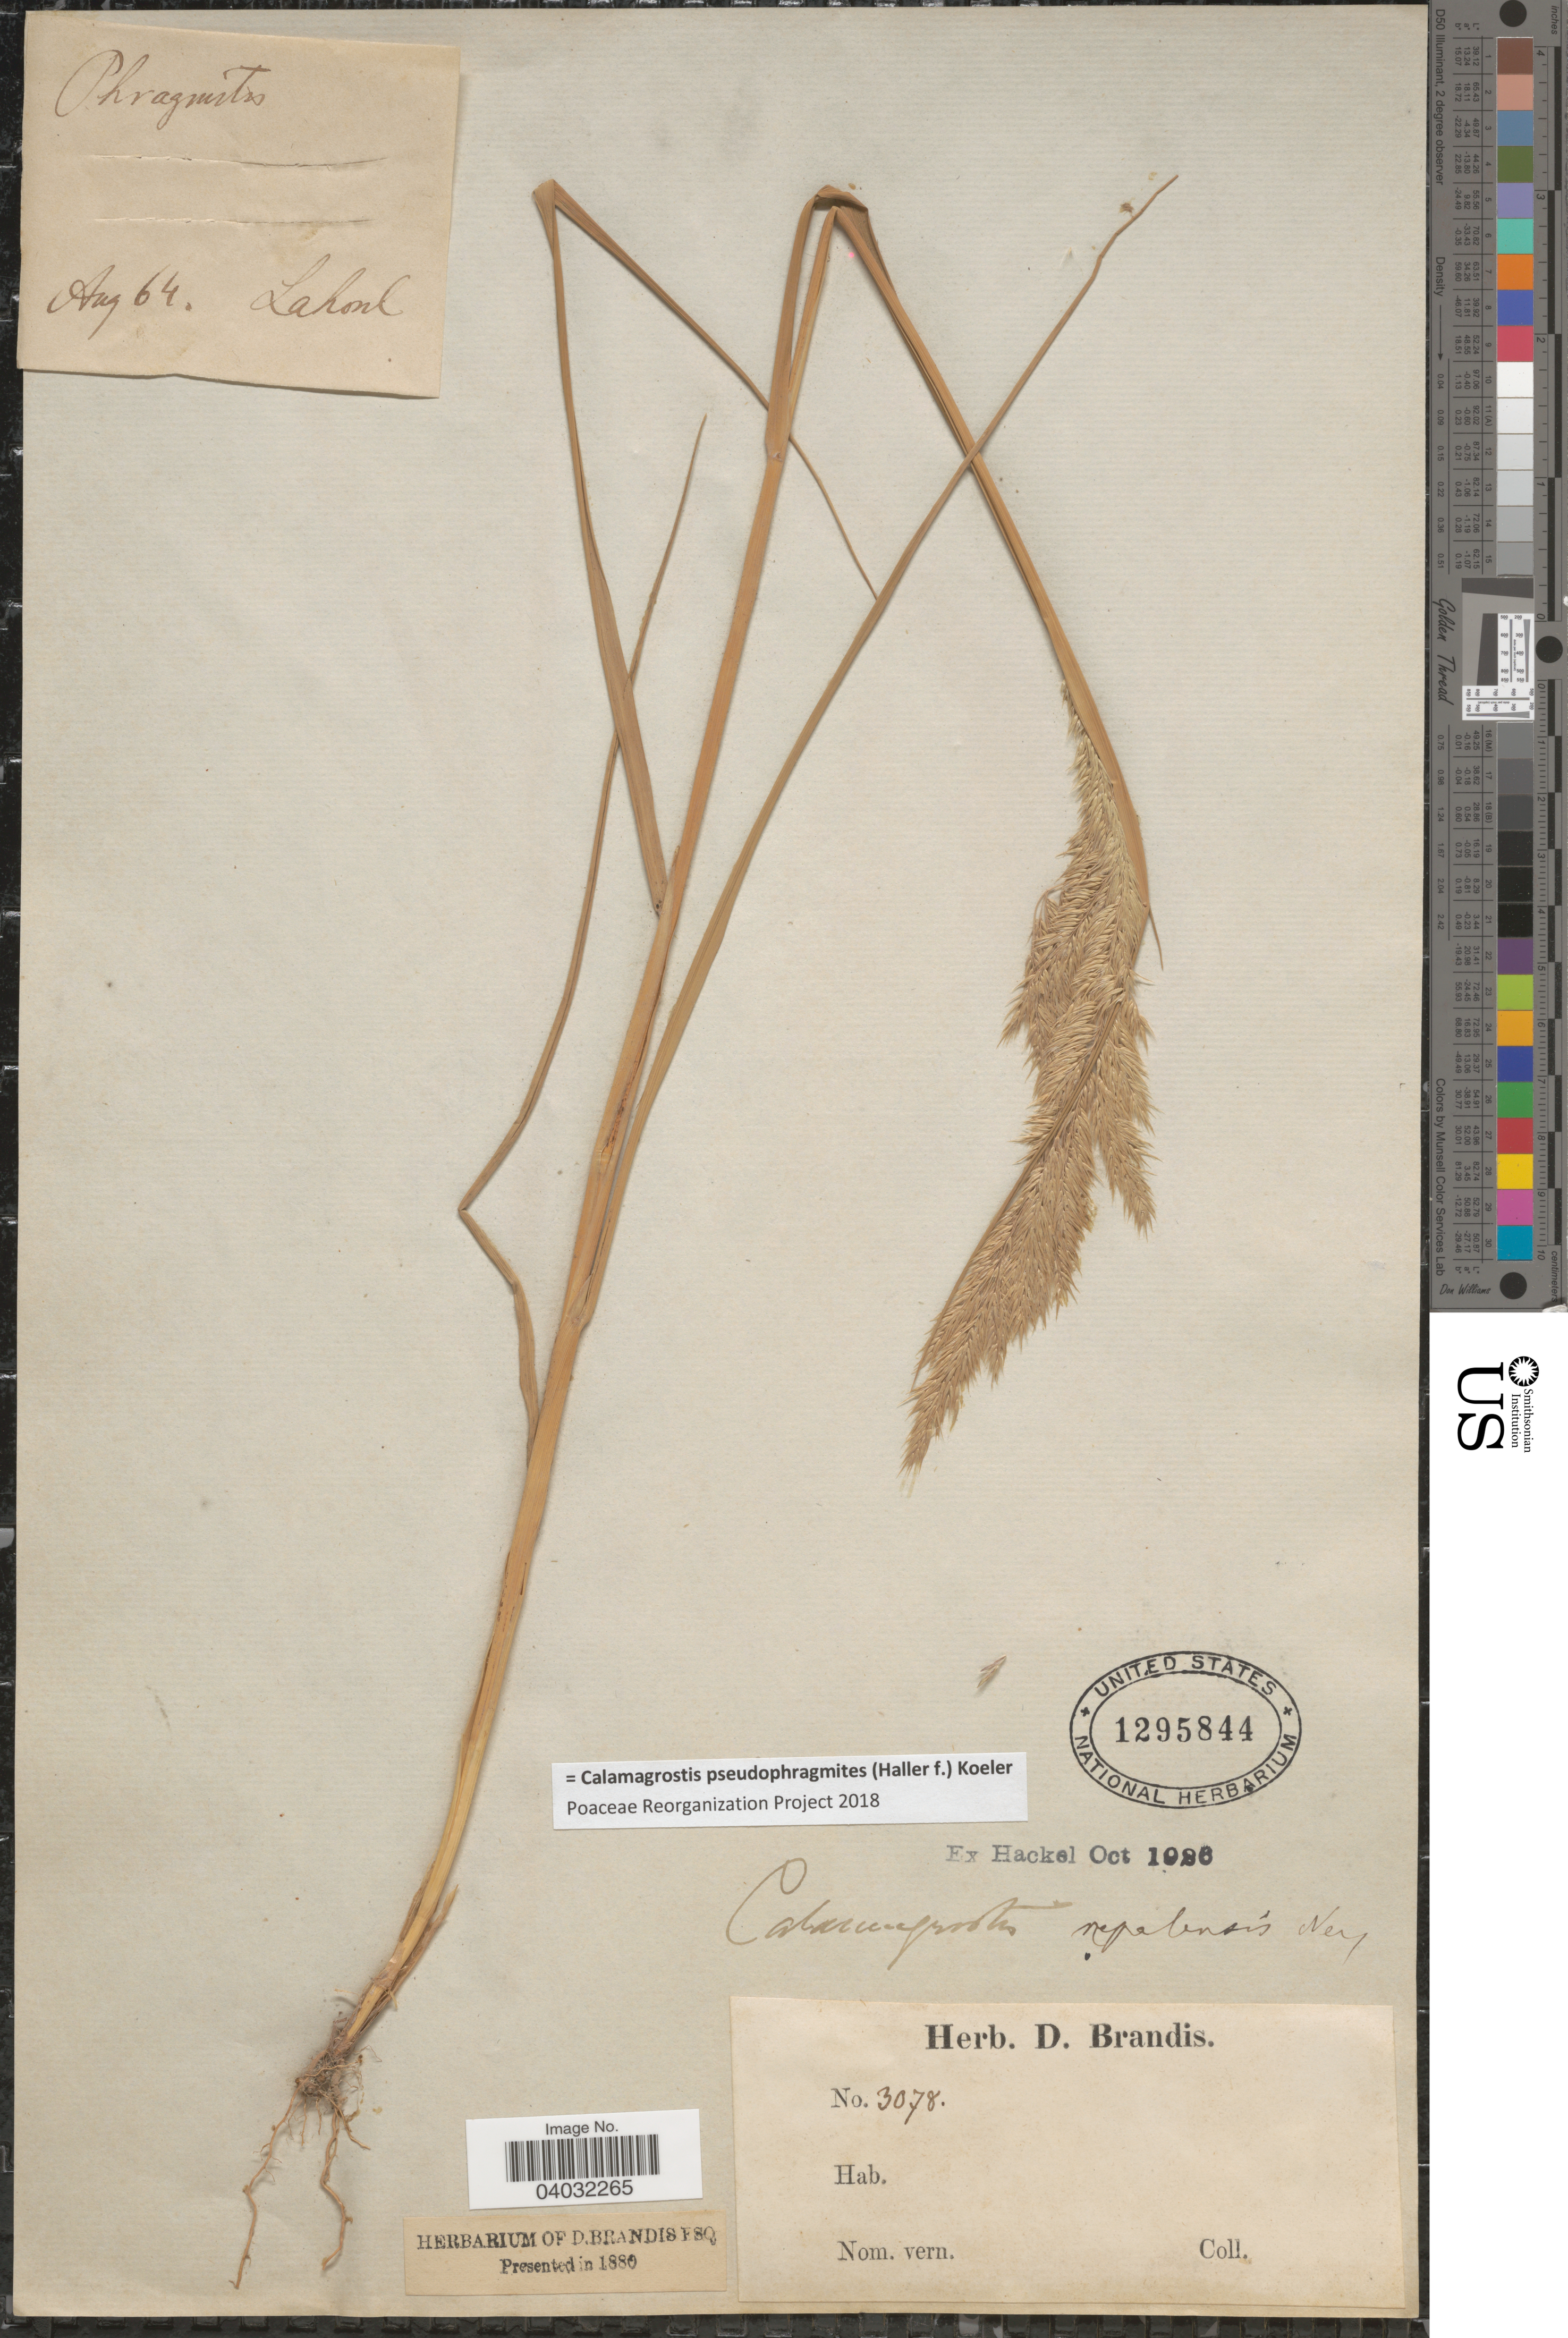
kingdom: Plantae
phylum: Tracheophyta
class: Liliopsida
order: Poales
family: Poaceae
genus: Calamagrostis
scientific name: Calamagrostis pseudophragmites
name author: (Haller f.) Koeler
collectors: Ex herb. D. Brandis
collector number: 3078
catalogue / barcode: US 1295844